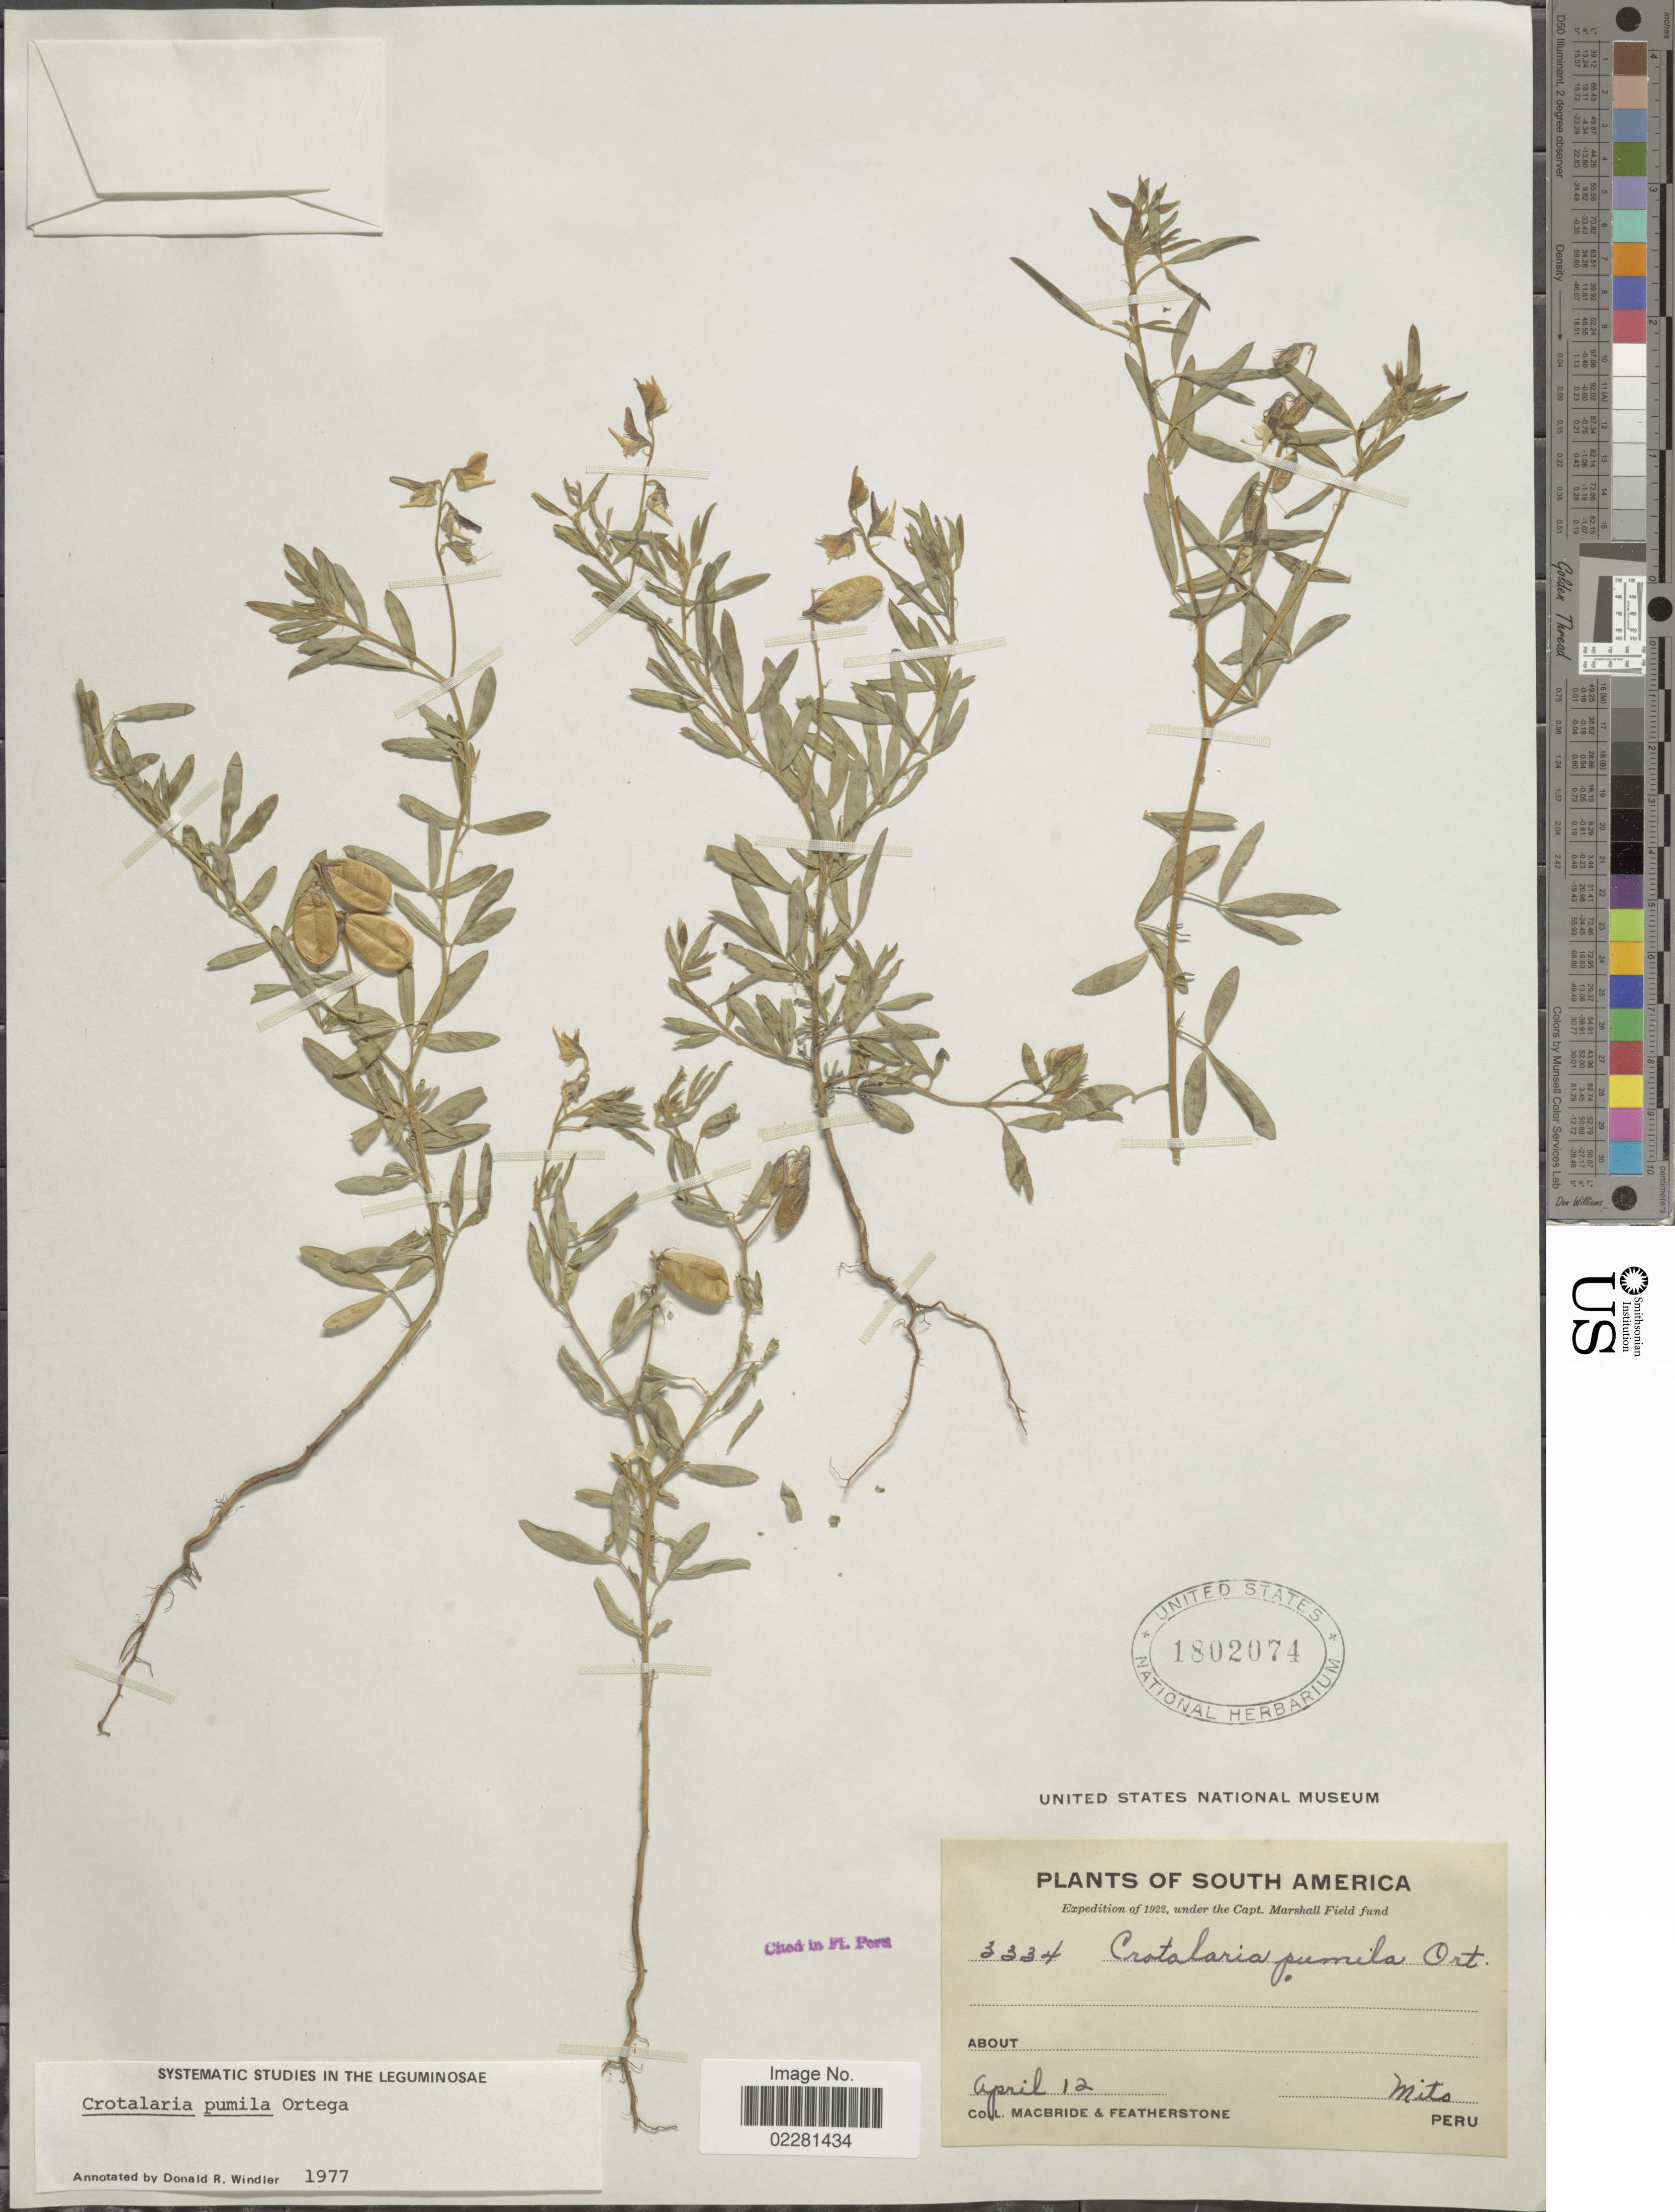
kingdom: Plantae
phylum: Tracheophyta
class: Magnoliopsida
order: Fabales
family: Fabaceae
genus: Crotalaria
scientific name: Crotalaria pumila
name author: Ortega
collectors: Macbride, -- & -. Featherstone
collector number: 3334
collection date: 1922-04-12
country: Peru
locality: Mito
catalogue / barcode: US 1802074